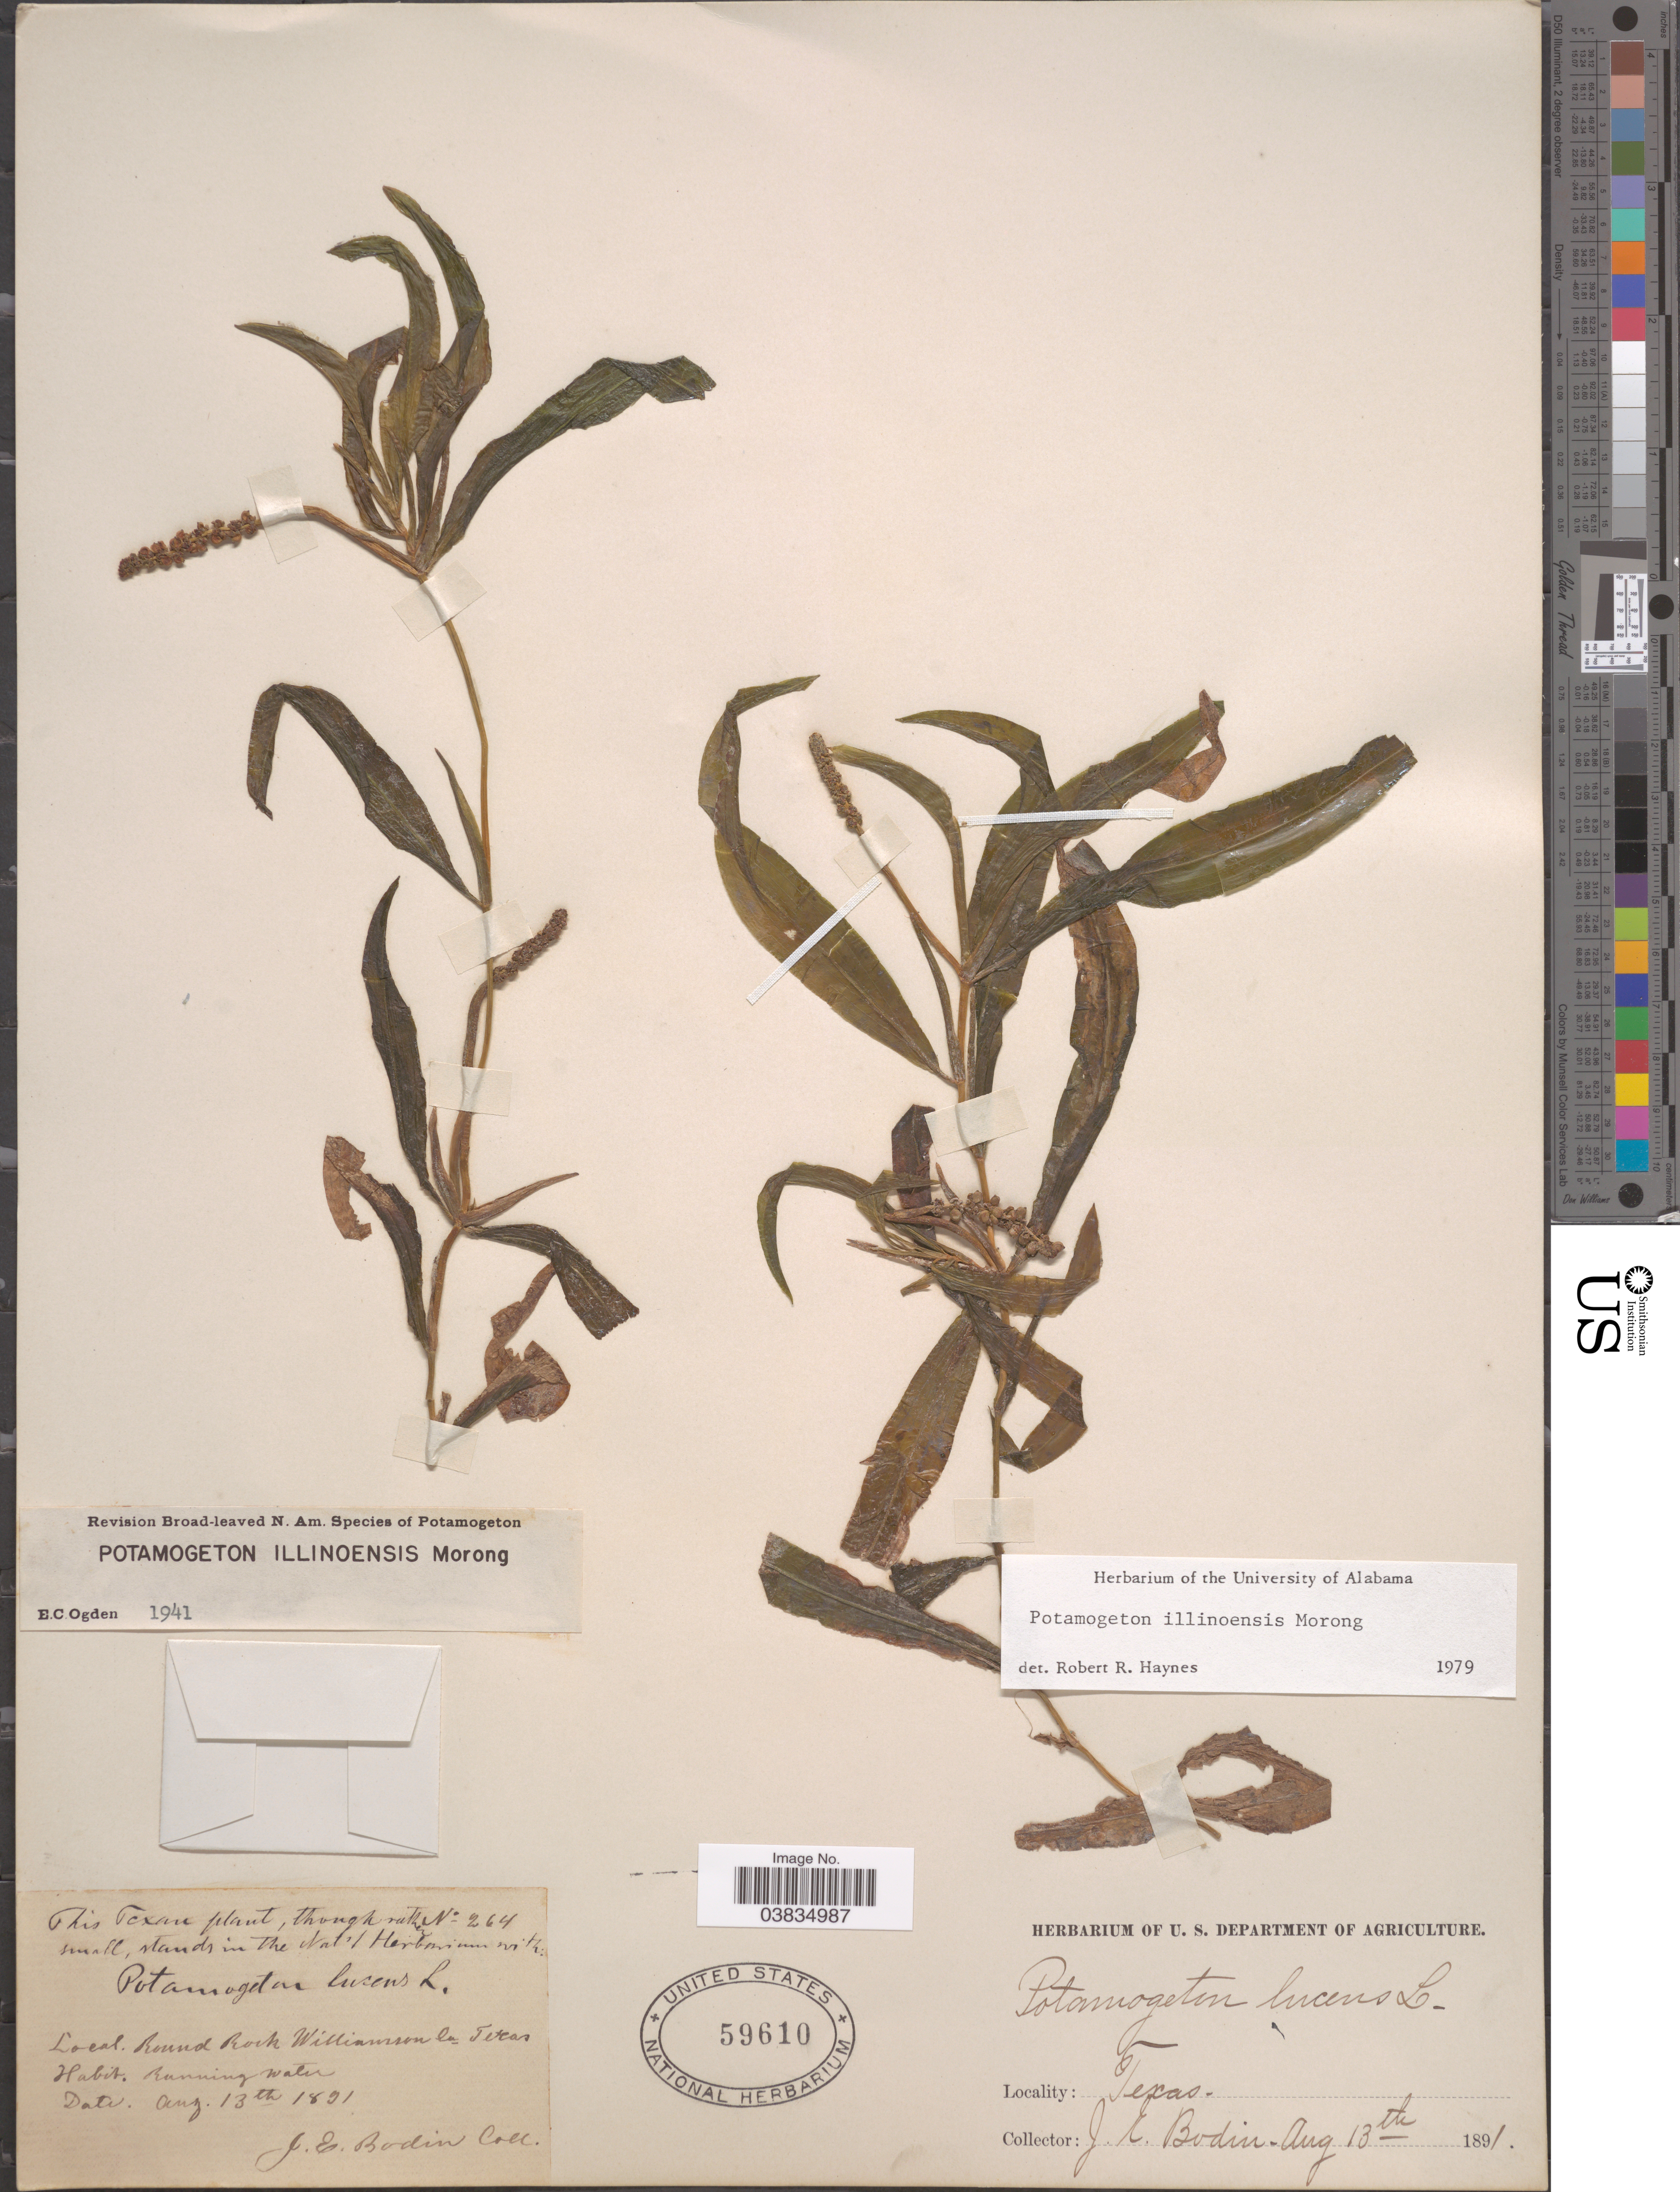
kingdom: Plantae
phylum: Tracheophyta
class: Liliopsida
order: Alismatales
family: Potamogetonaceae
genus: Potamogeton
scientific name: Potamogeton illinoensis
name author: Morong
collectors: J. Rodin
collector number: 264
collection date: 1891-08-13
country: United States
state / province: Texas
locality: Round Williamson Co.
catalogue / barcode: US 59610